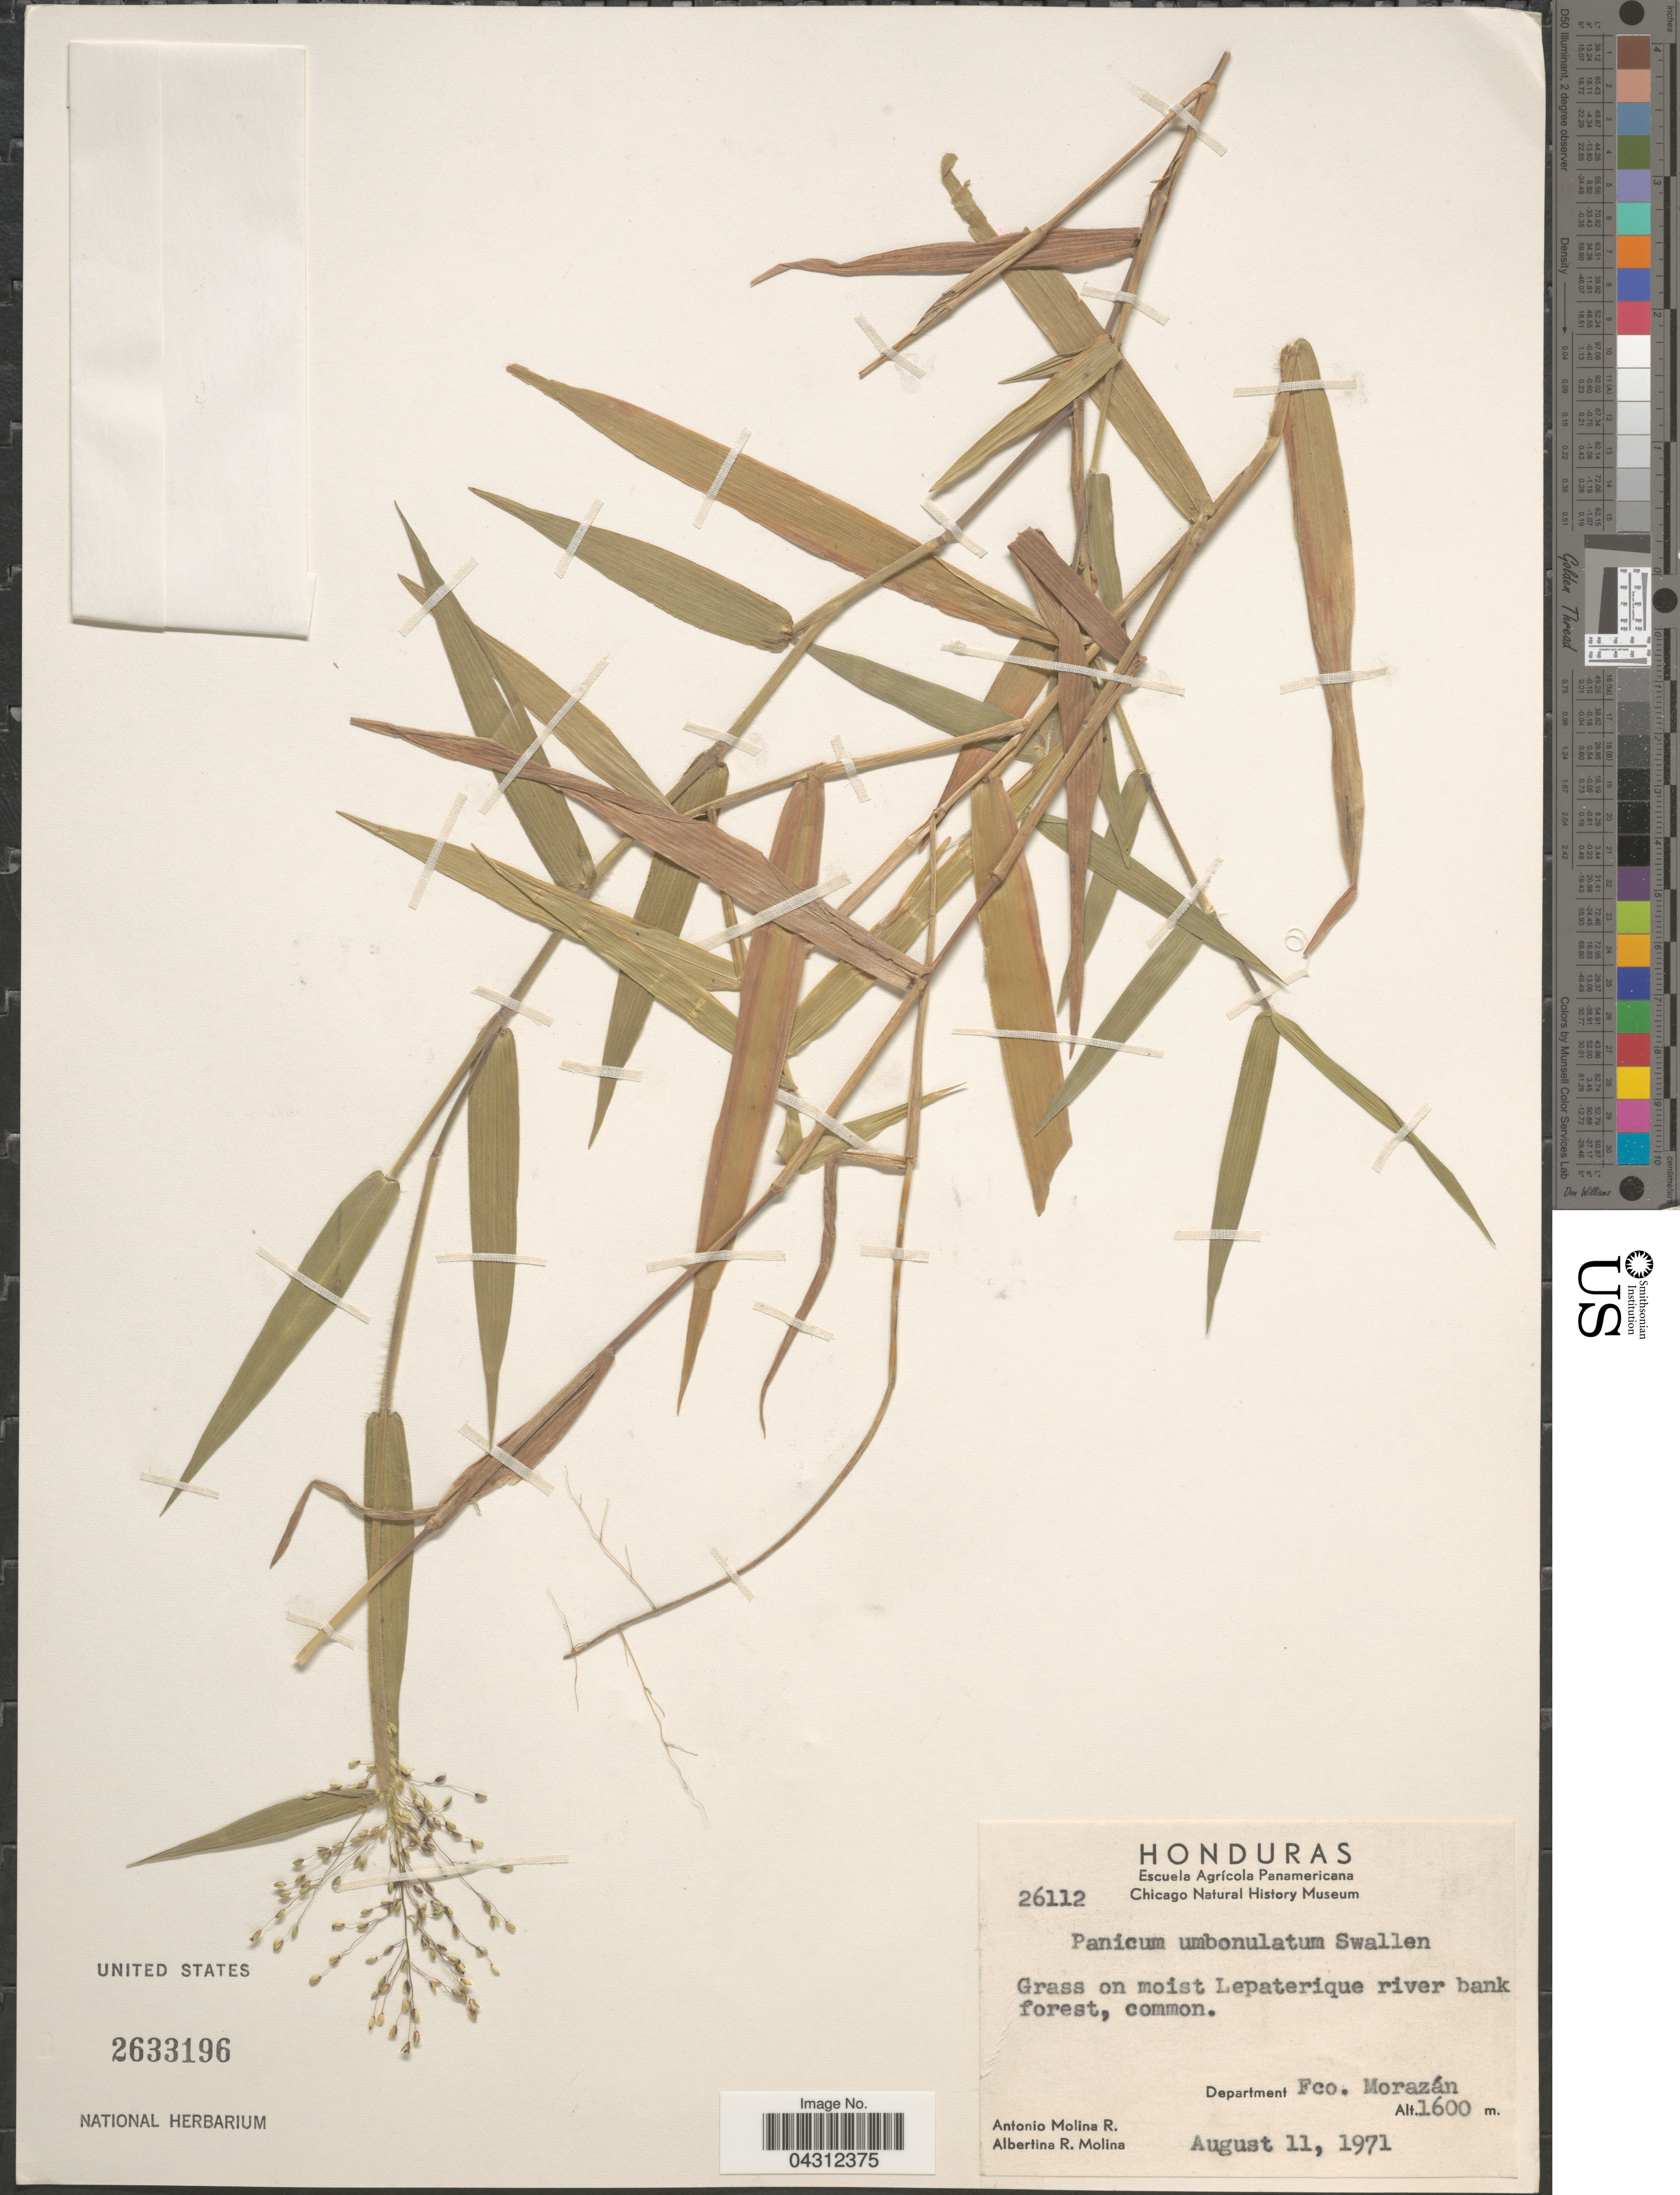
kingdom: Plantae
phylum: Tracheophyta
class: Liliopsida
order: Poales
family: Poaceae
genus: Dichanthelium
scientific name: Dichanthelium umbonulatum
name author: (Swallen) Davidse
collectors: A. Molina R. & A. R. Molina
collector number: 26112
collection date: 1971-08-11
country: Honduras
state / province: Fco. Morazán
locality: Grass on moist Lepaterique river bank forest, common. Department Fco. Morazán.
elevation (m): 1600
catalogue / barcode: US 2633196